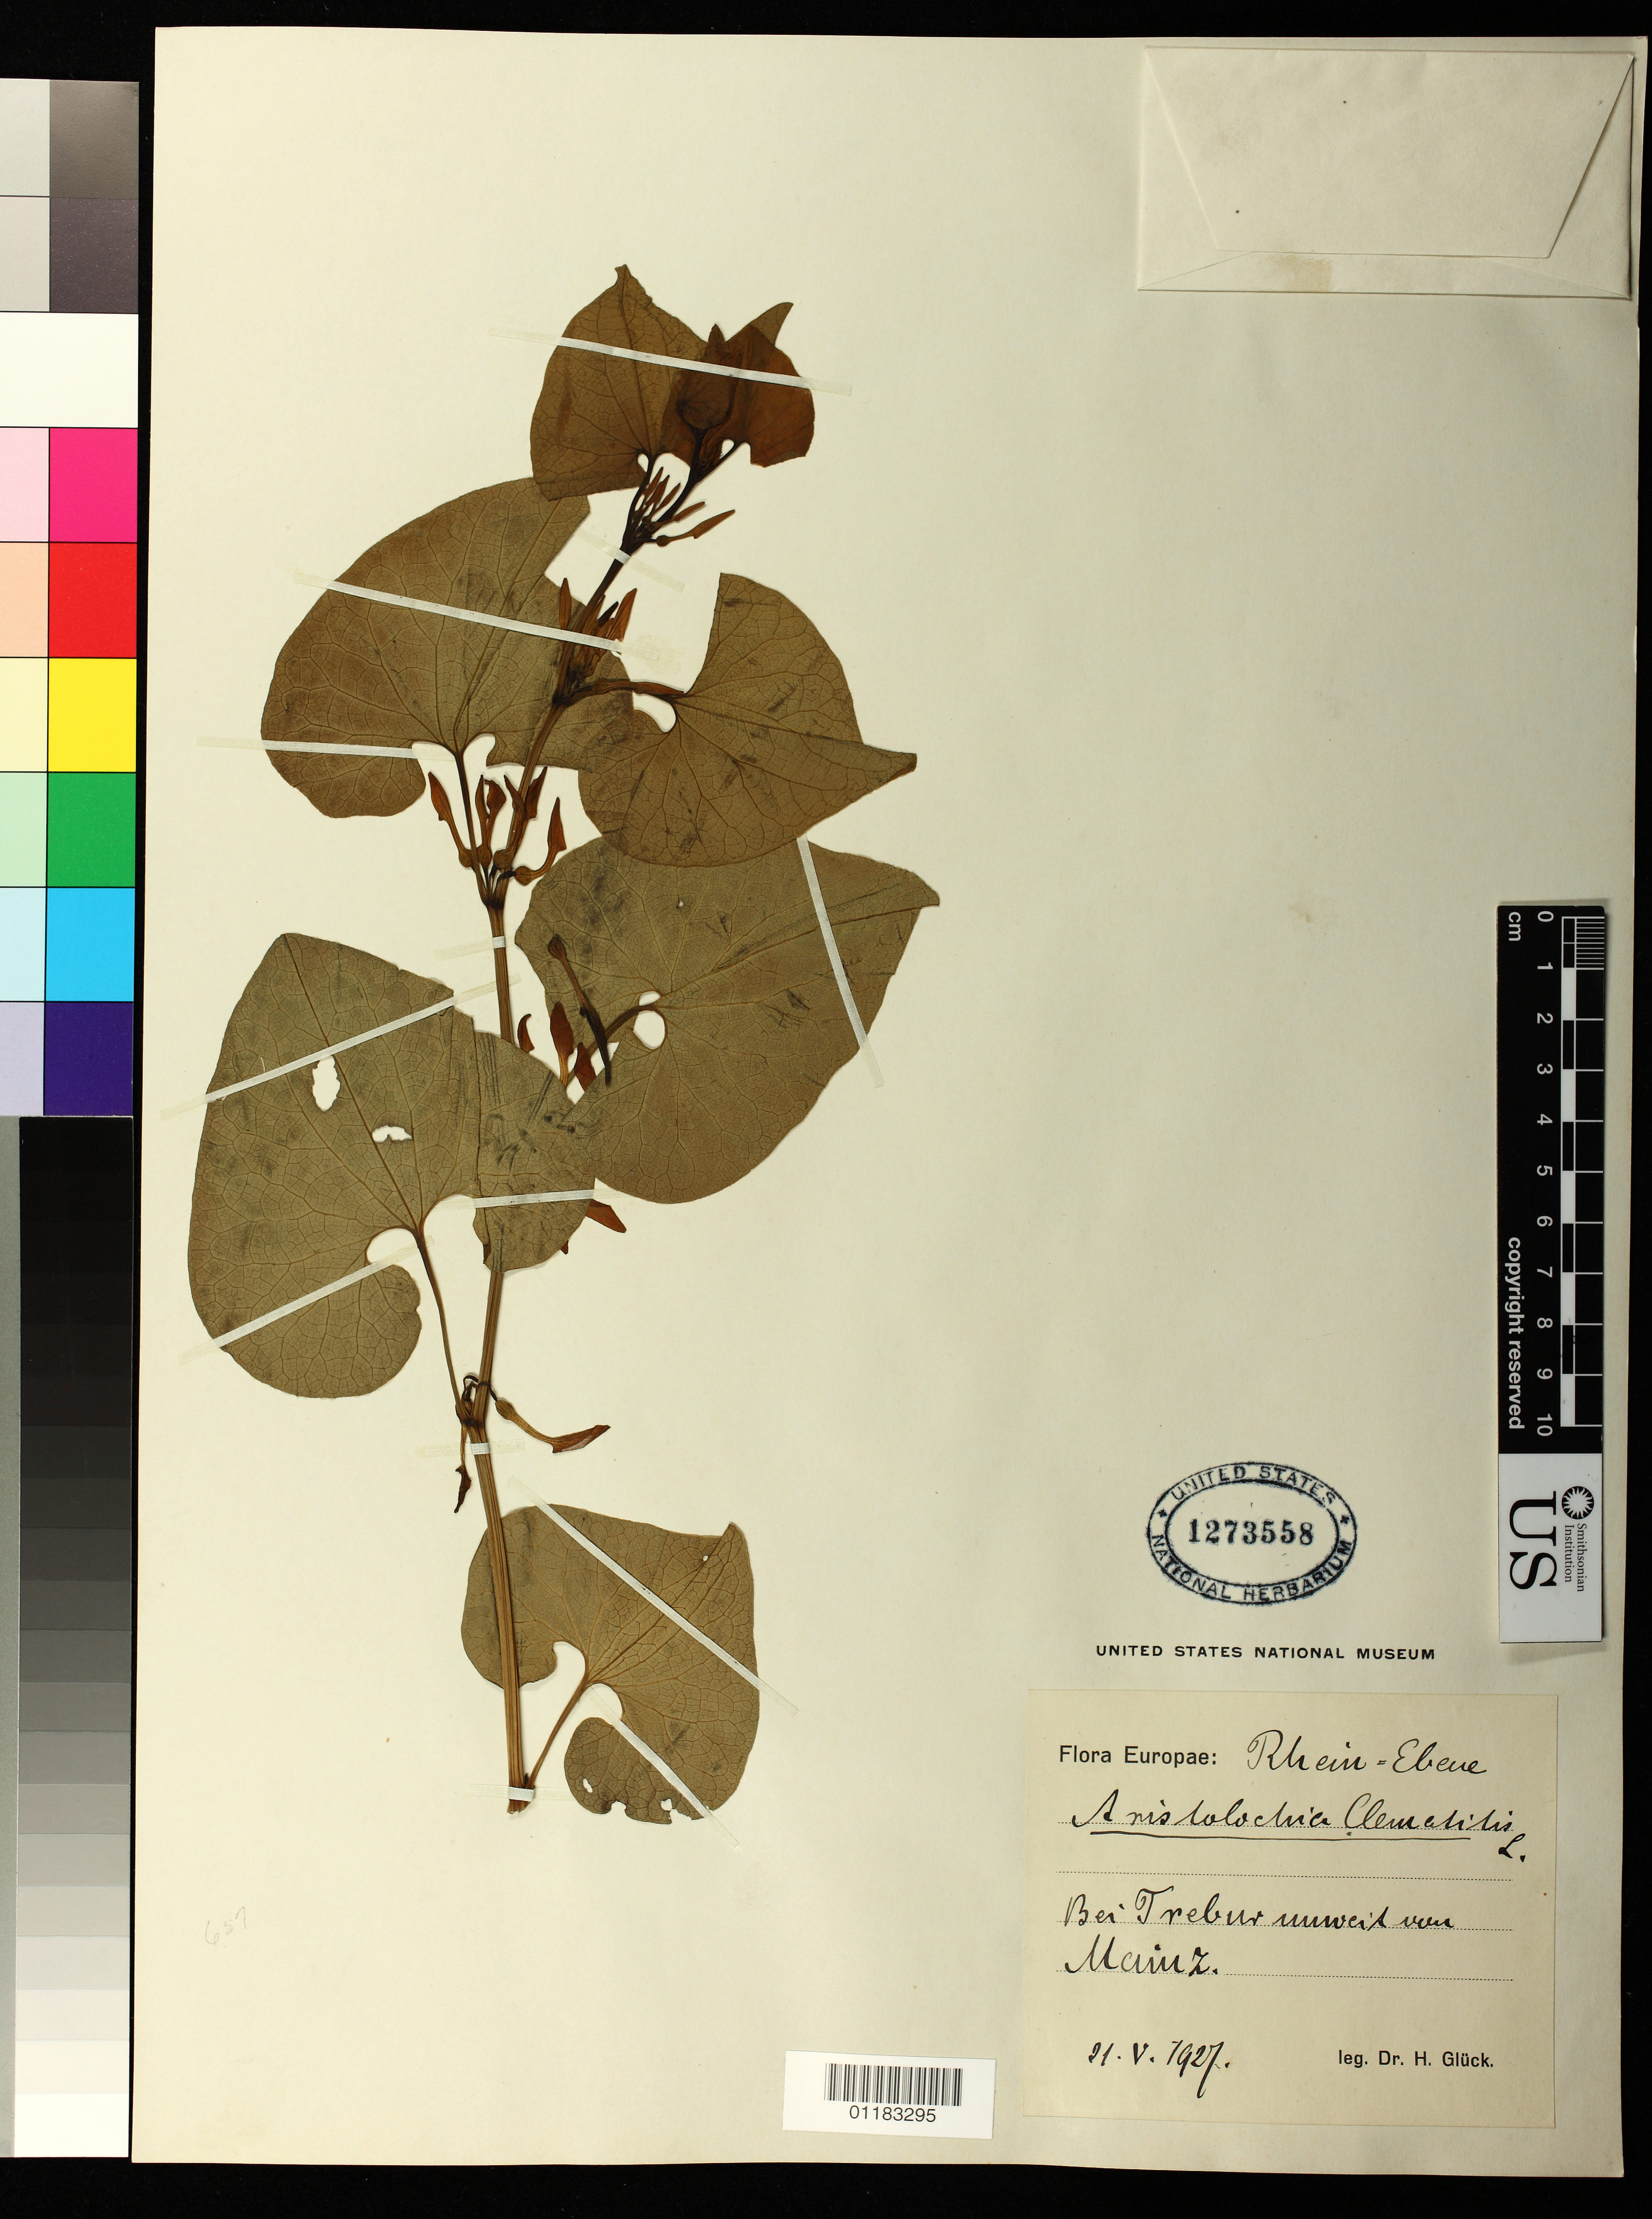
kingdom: Plantae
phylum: Tracheophyta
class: Magnoliopsida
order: Piperales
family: Aristolochiaceae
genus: Aristolochia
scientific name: Aristolochia clematitis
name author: L.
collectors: H. Glück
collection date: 1927-05-21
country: Germany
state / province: Rhineland-Palatinate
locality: Bei Trebur unweil von Mainz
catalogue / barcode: US 1273558